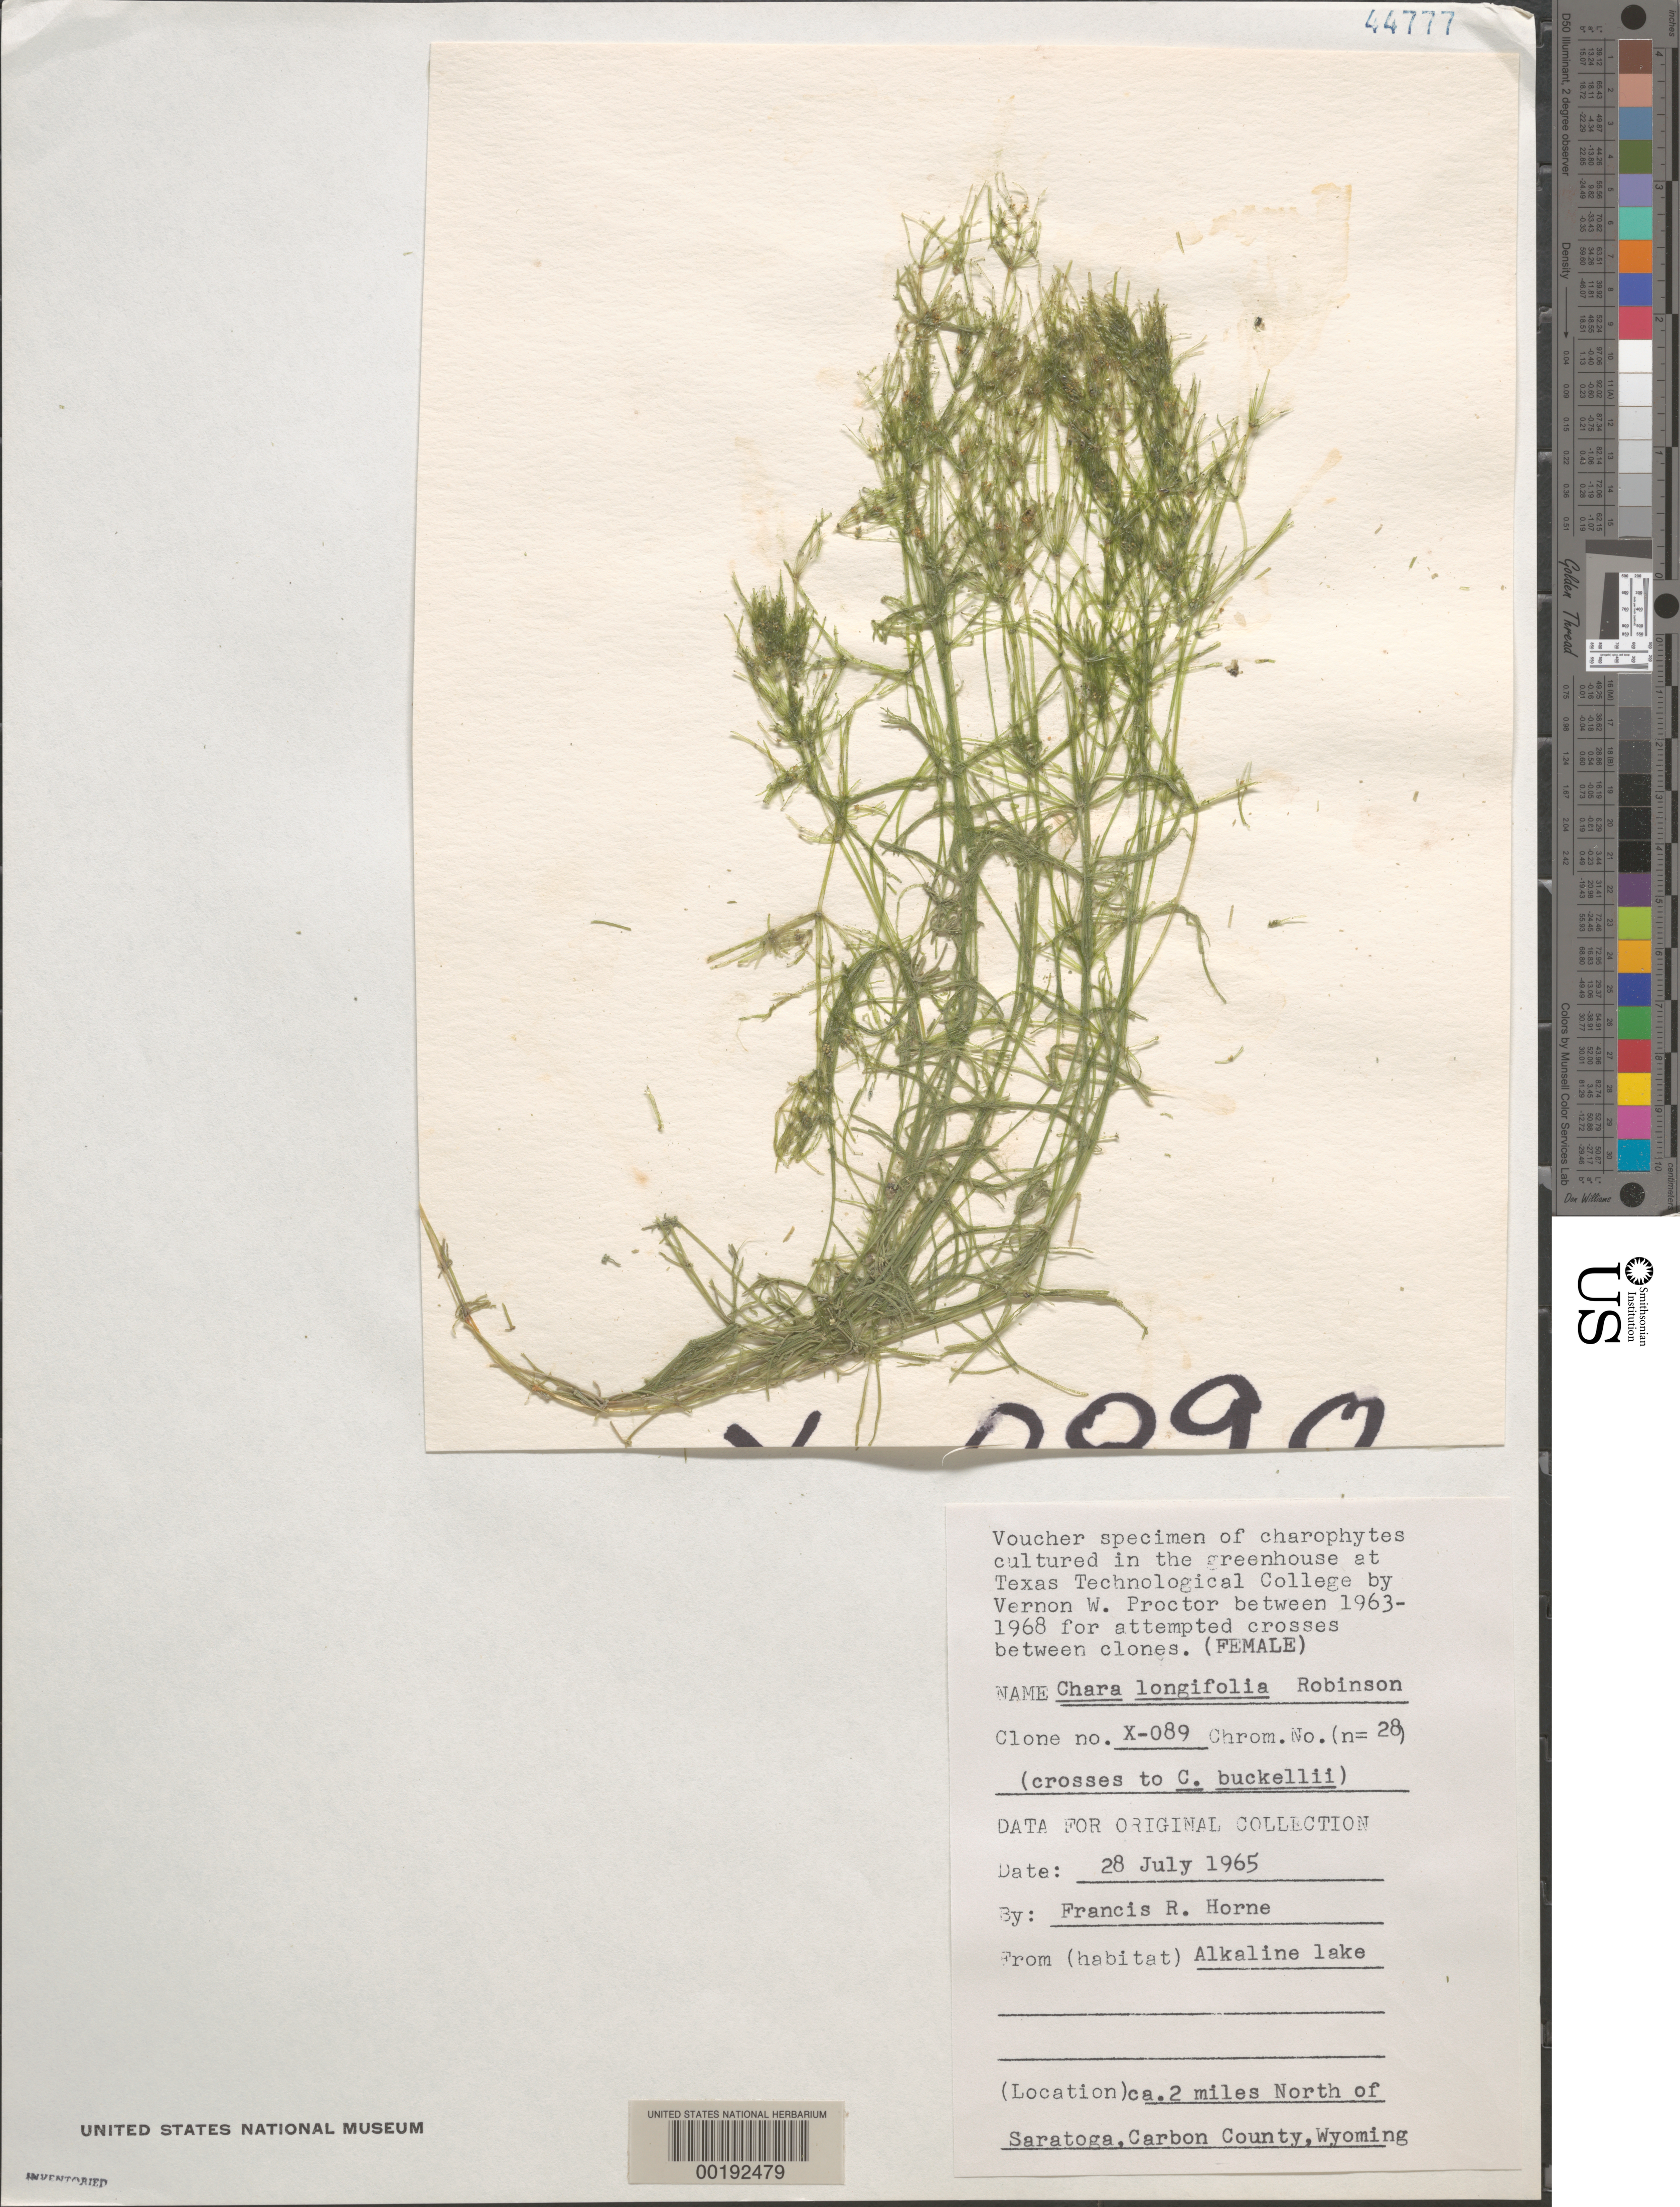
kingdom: Plantae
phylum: Charophyta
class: Charophyceae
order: Charales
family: Characeae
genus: Chara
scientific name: Chara longifolium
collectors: F. R. Horne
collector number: X-089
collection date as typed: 28 Jul 1965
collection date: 1965-07-28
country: United States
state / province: Wyoming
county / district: Carbon County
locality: Lake ca. 2 miles north of Saratoga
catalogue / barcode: US 44777